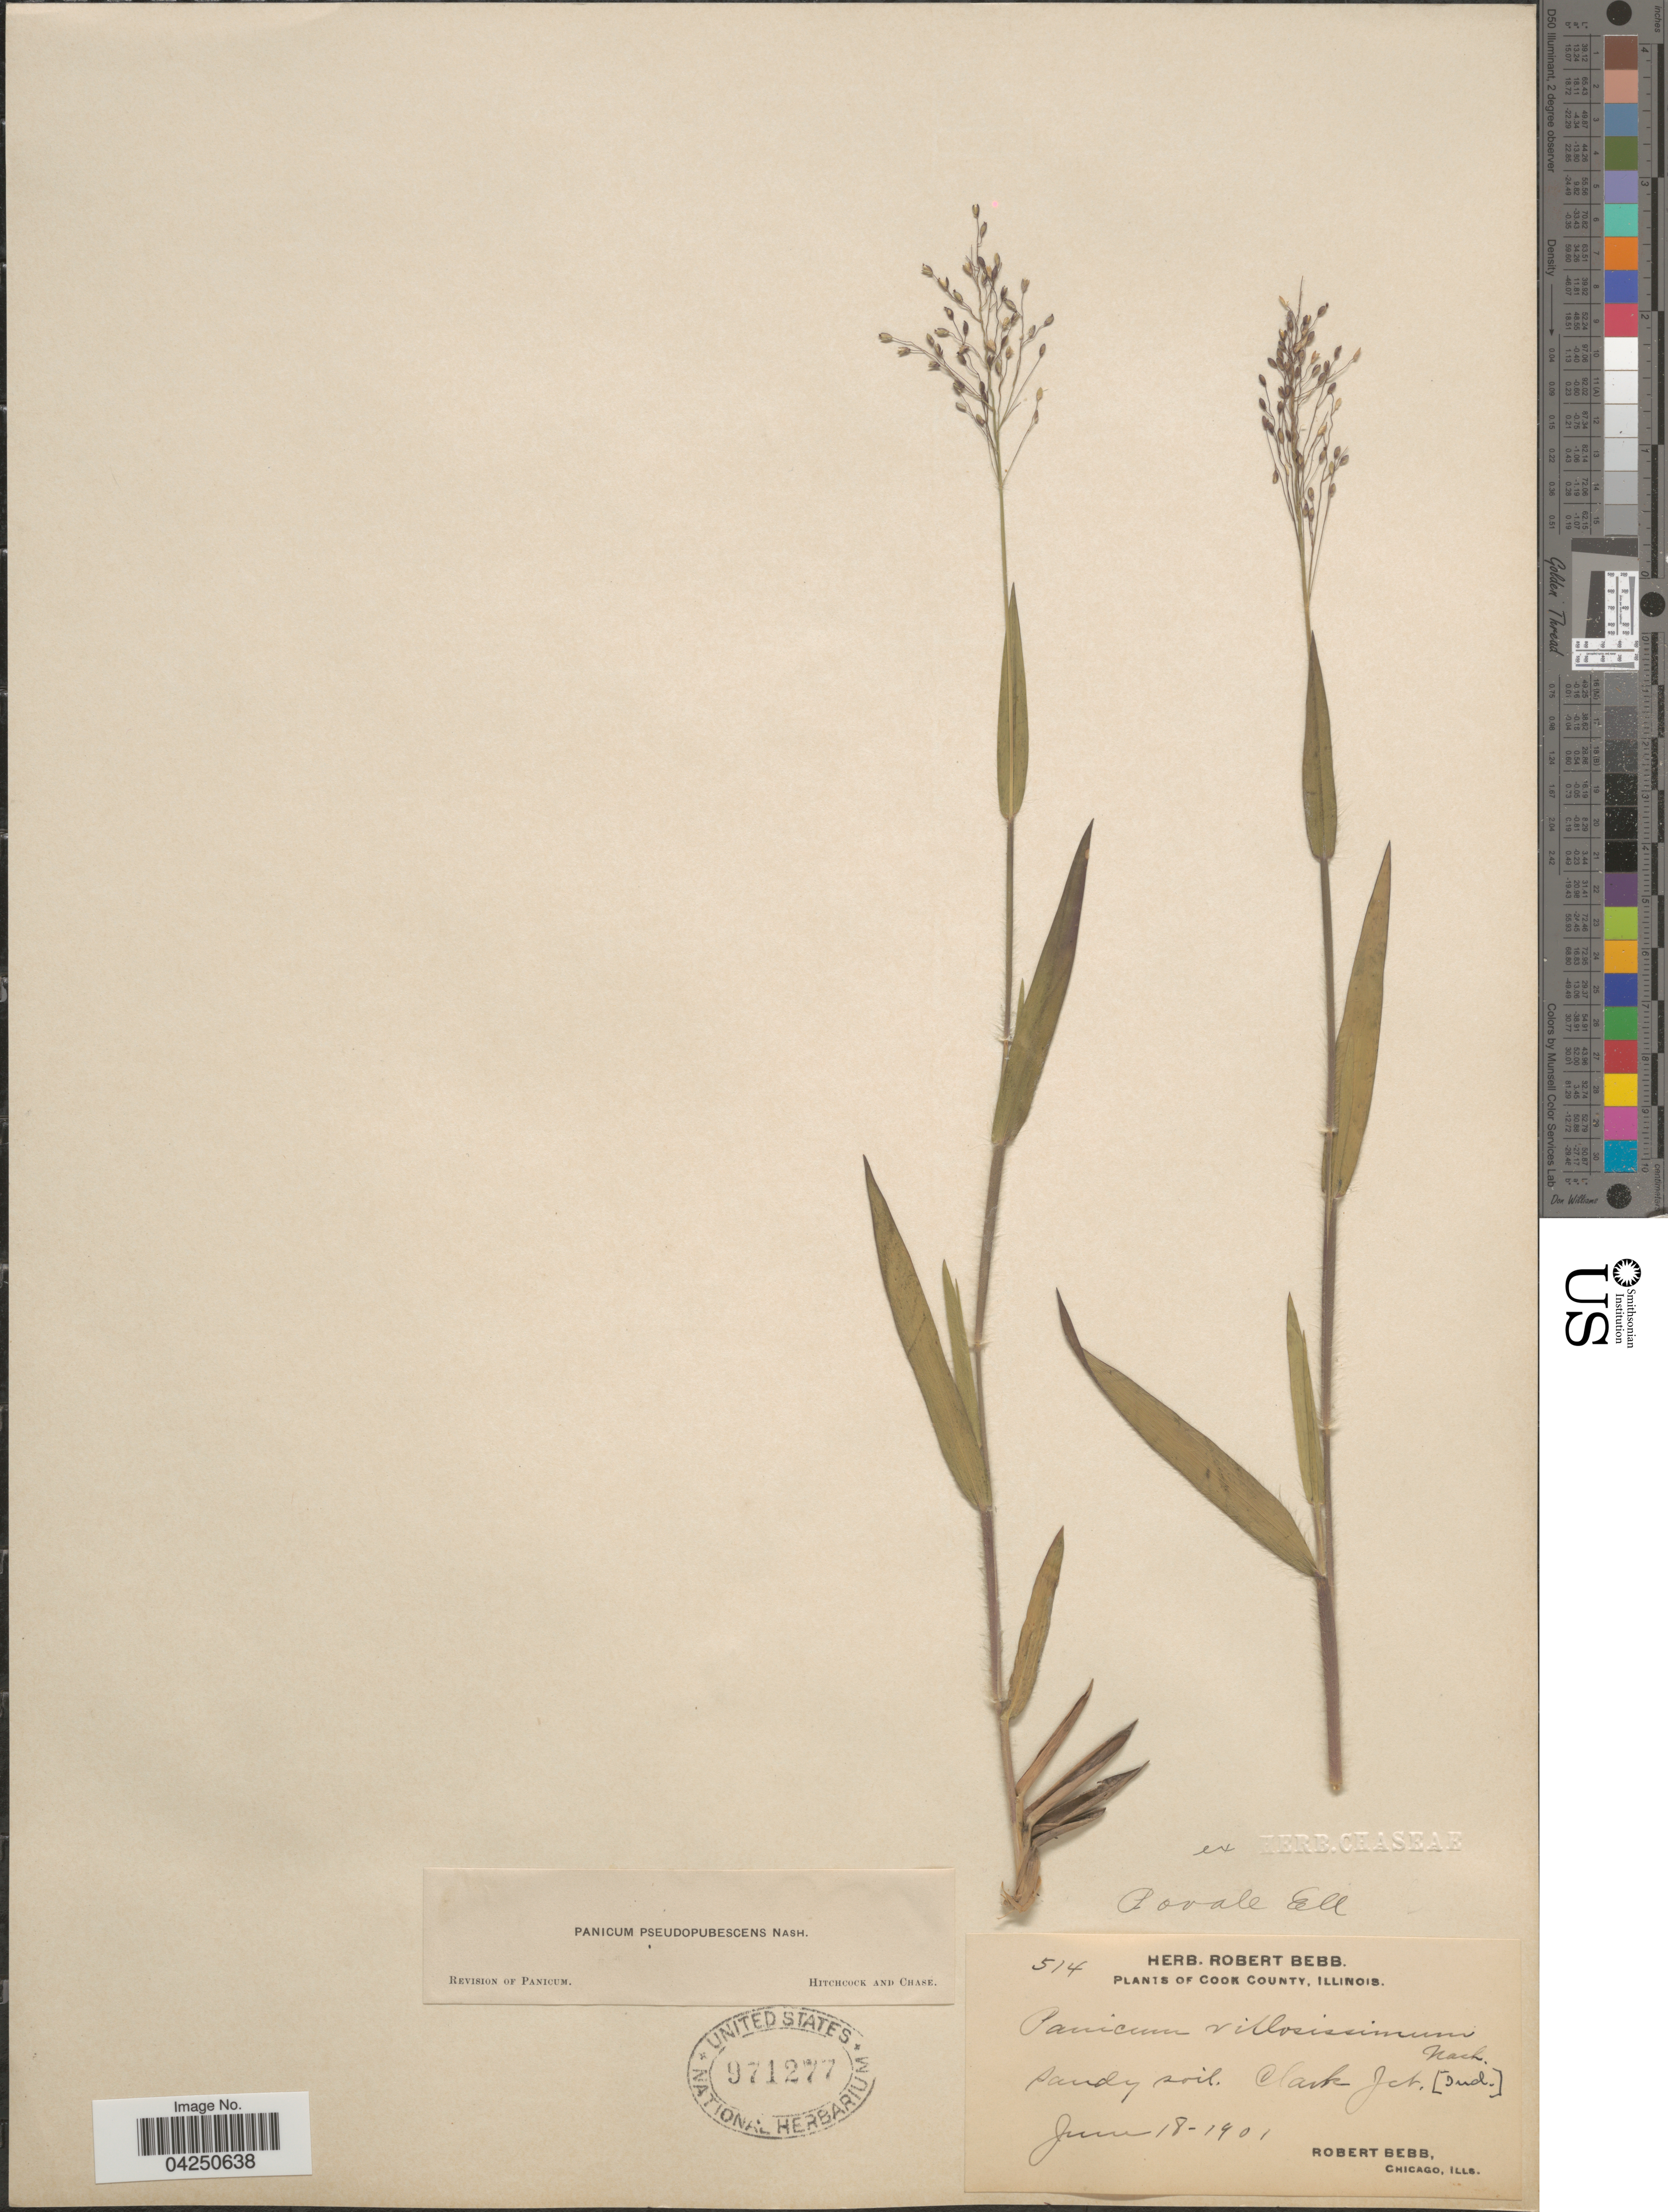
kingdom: Plantae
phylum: Tracheophyta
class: Liliopsida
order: Poales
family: Poaceae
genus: Dichanthelium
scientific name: Dichanthelium acuminatum var. acuminatum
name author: (Sw.) Gould & C.A. Clark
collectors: R. Bebb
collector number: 514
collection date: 1901-06-18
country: United States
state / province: Illinois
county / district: Cook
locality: Cook County, Illinois. Sandy soil. Clark Jct. [Ind.]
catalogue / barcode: US 971277